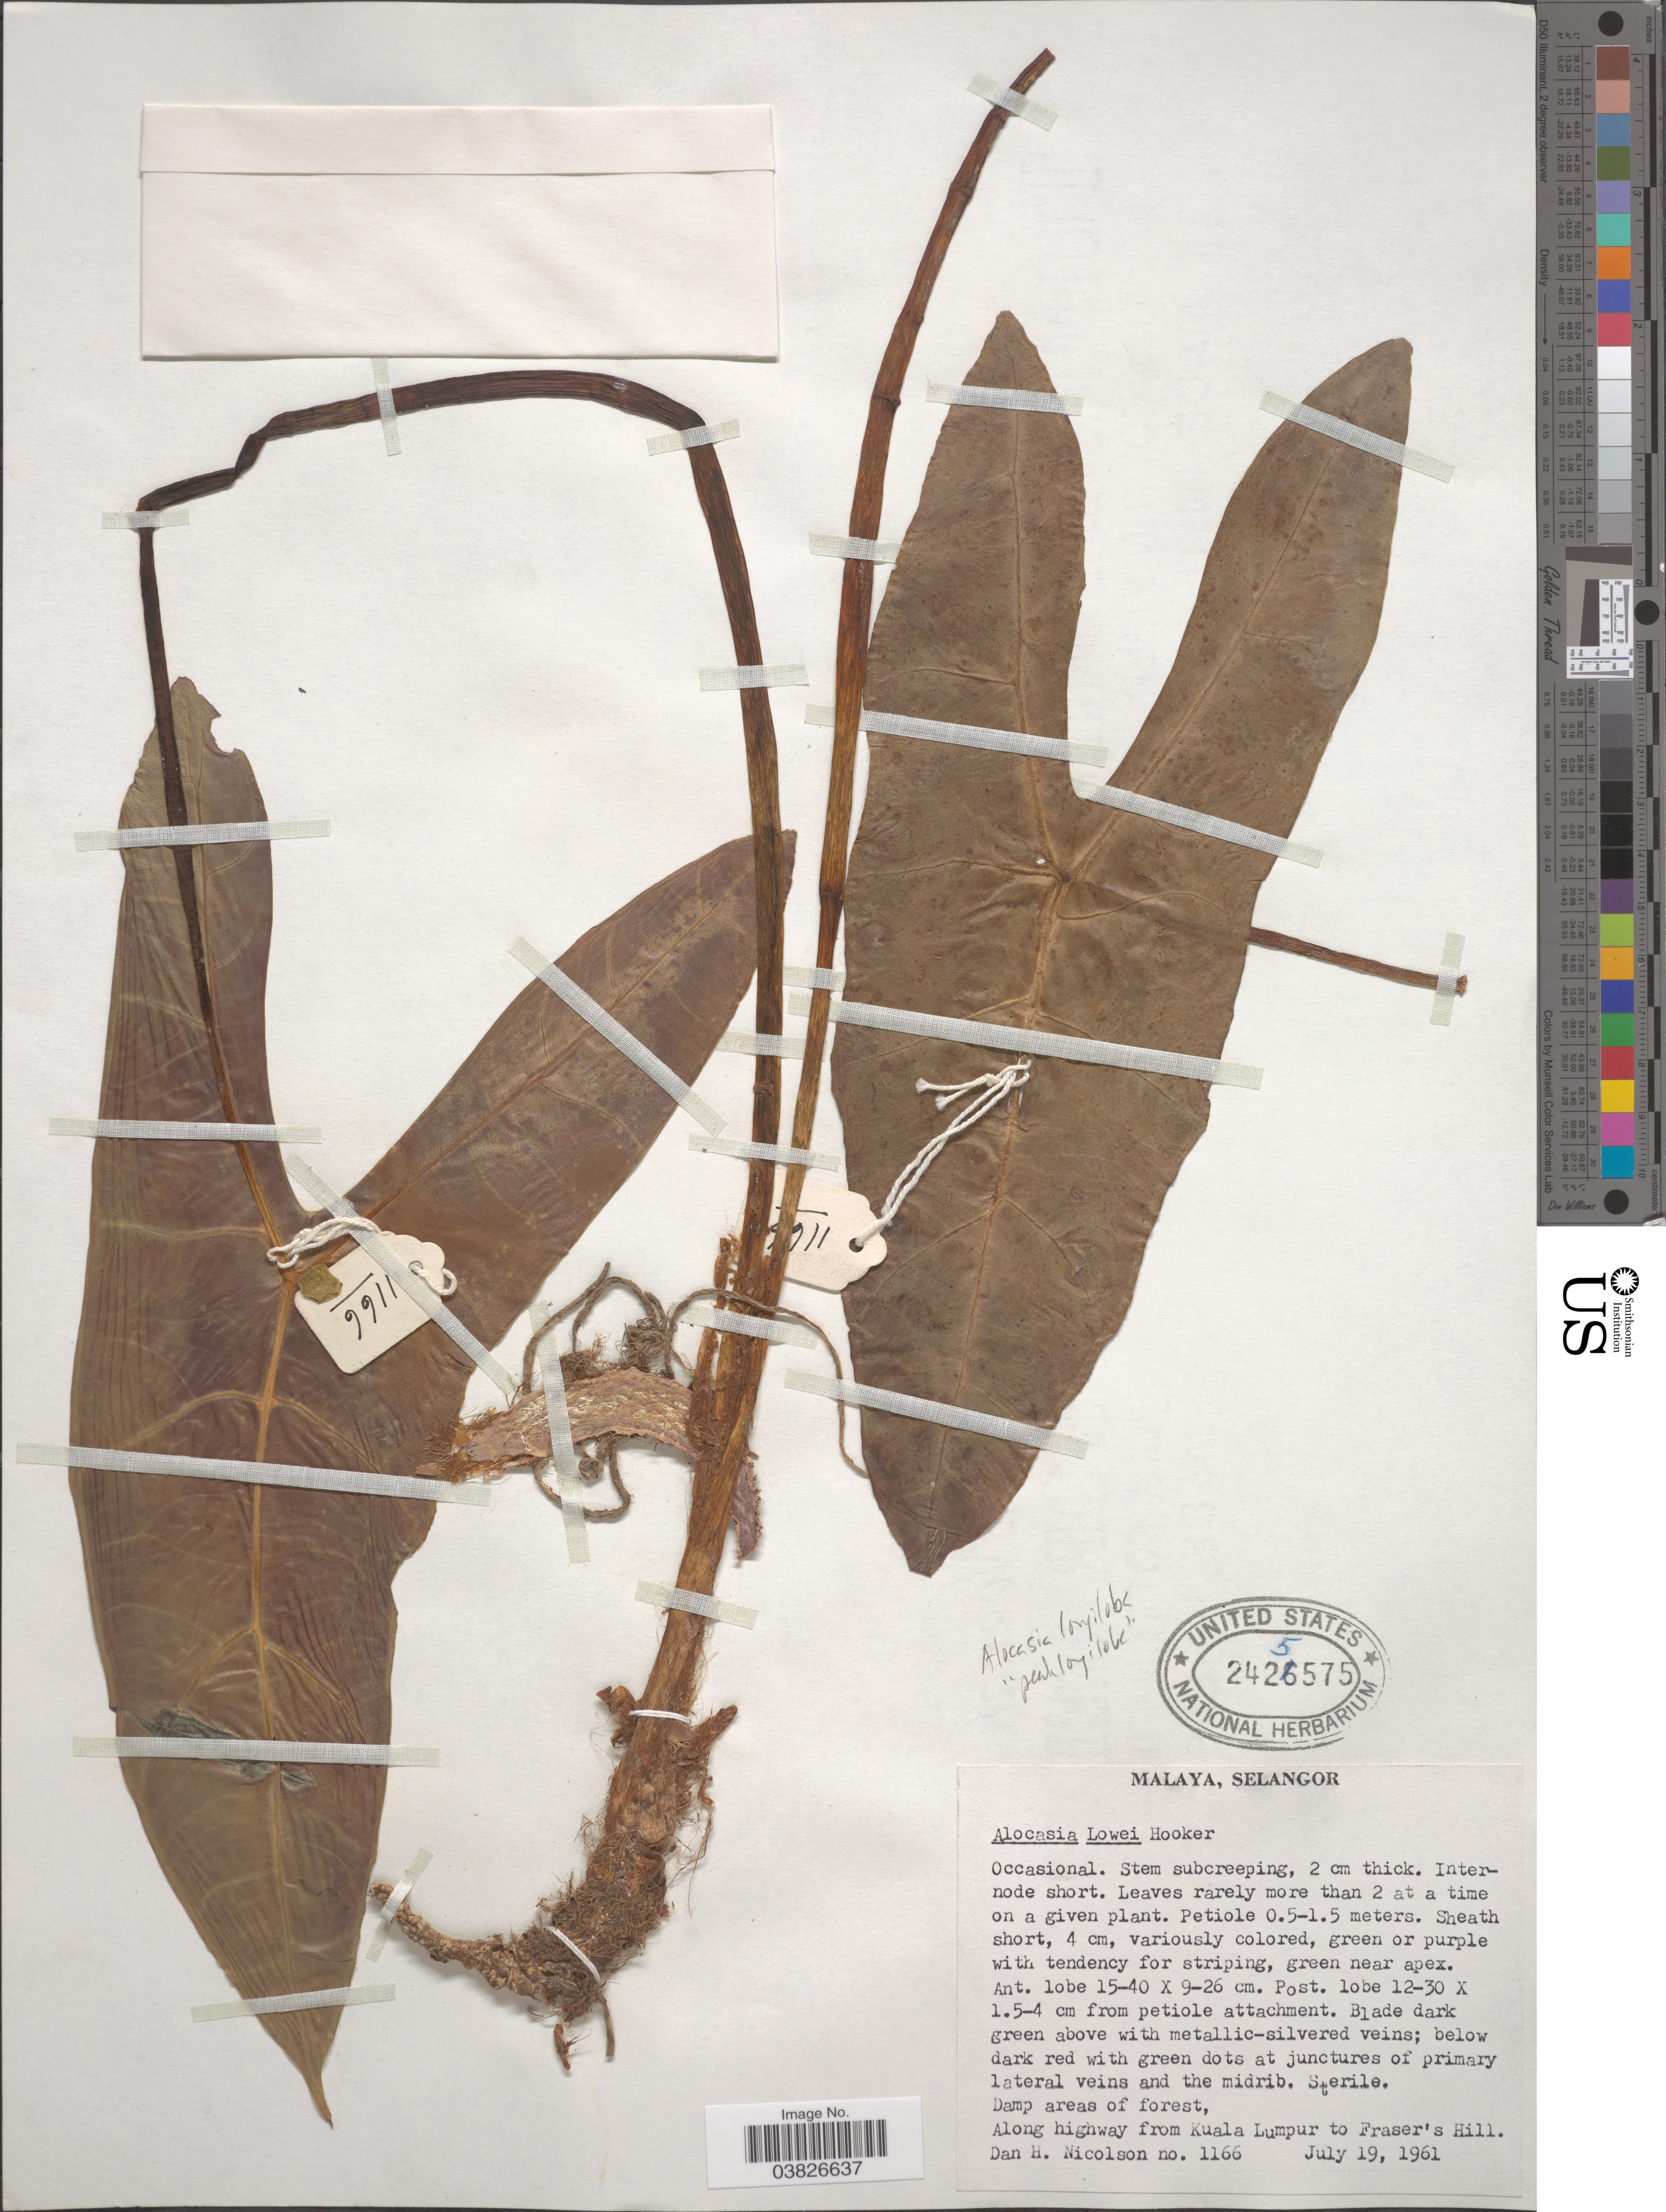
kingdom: Plantae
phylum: Tracheophyta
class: Liliopsida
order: Alismatales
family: Araceae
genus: Alocasia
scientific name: Alocasia longiloba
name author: Miq.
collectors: D. H. Nicolson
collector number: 1166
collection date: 1961-07-19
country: Malaysia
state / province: Selangor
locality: Malaya. Along highway from Kuala Lumpur to Fraser's Hill.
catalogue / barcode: US 2425575